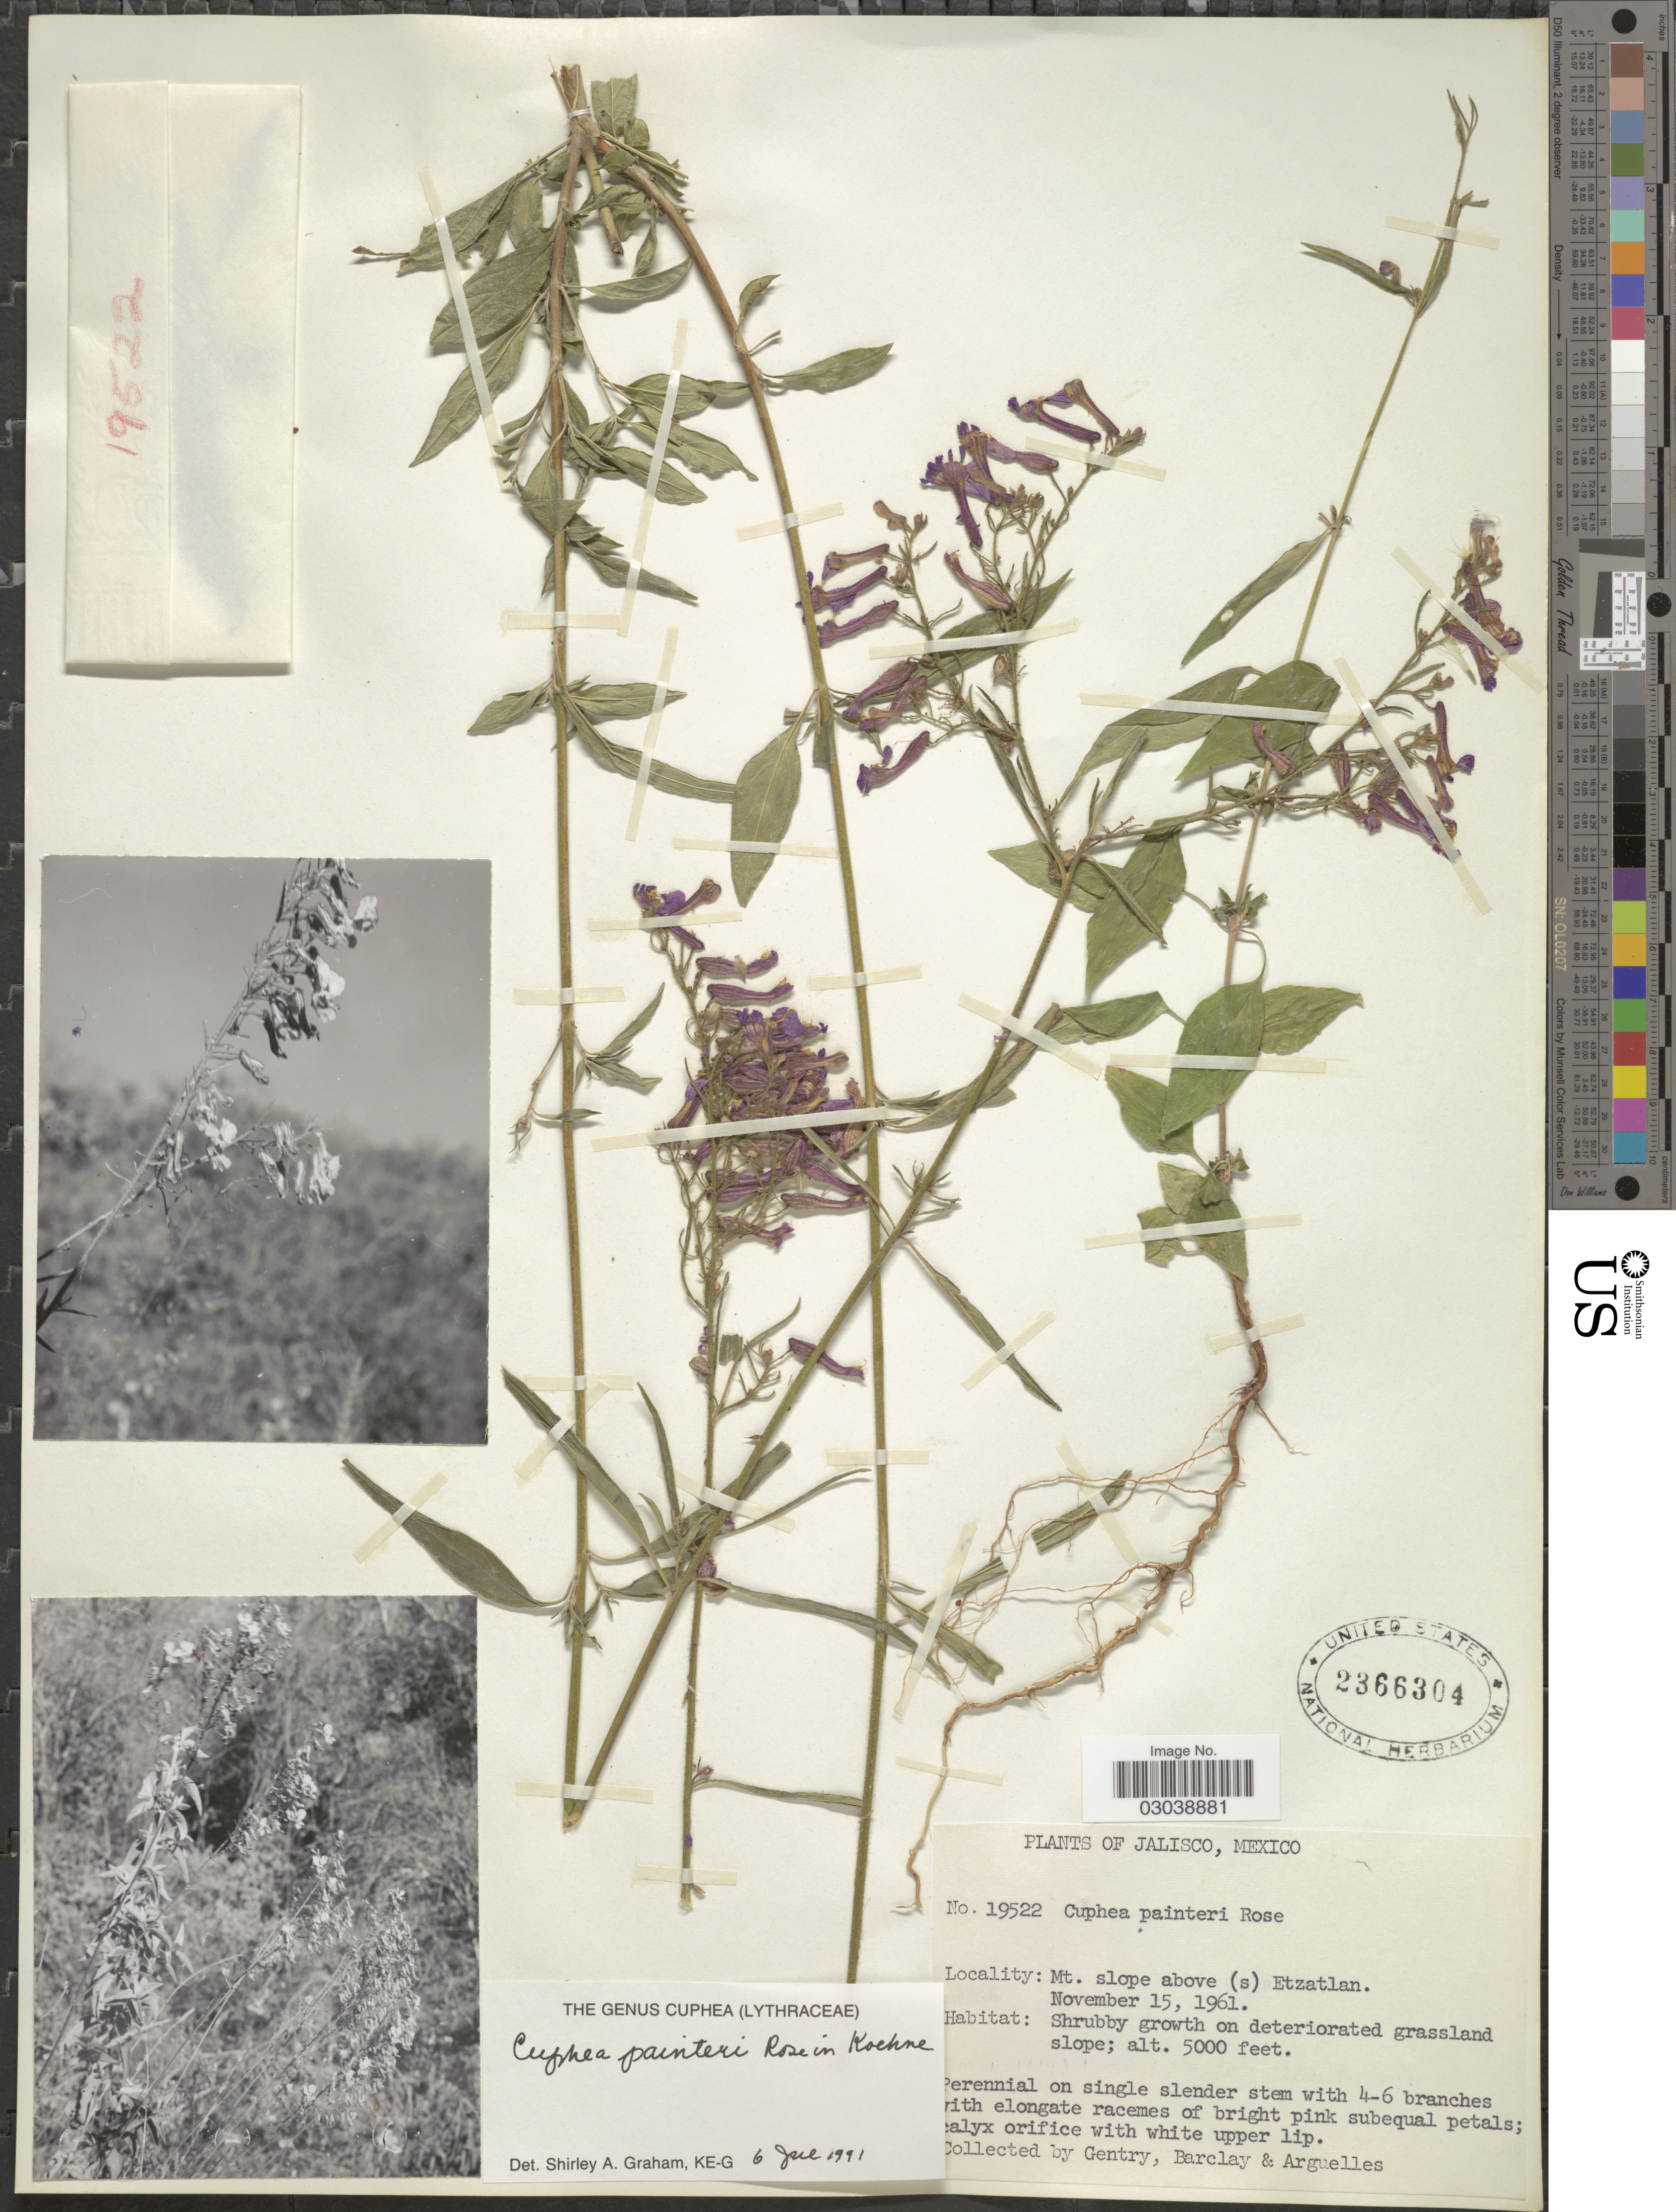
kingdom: Plantae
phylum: Tracheophyta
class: Magnoliopsida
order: Myrtales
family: Lythraceae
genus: Cuphea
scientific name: Cuphea painteri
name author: Rose in Koehne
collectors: Gentry, --, -- Barclay & Arguelles, --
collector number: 19522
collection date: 1961-11-15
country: Mexico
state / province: Jalisco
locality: Mt. slope above (s) Etzatlan.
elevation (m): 1524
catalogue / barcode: US 2366304